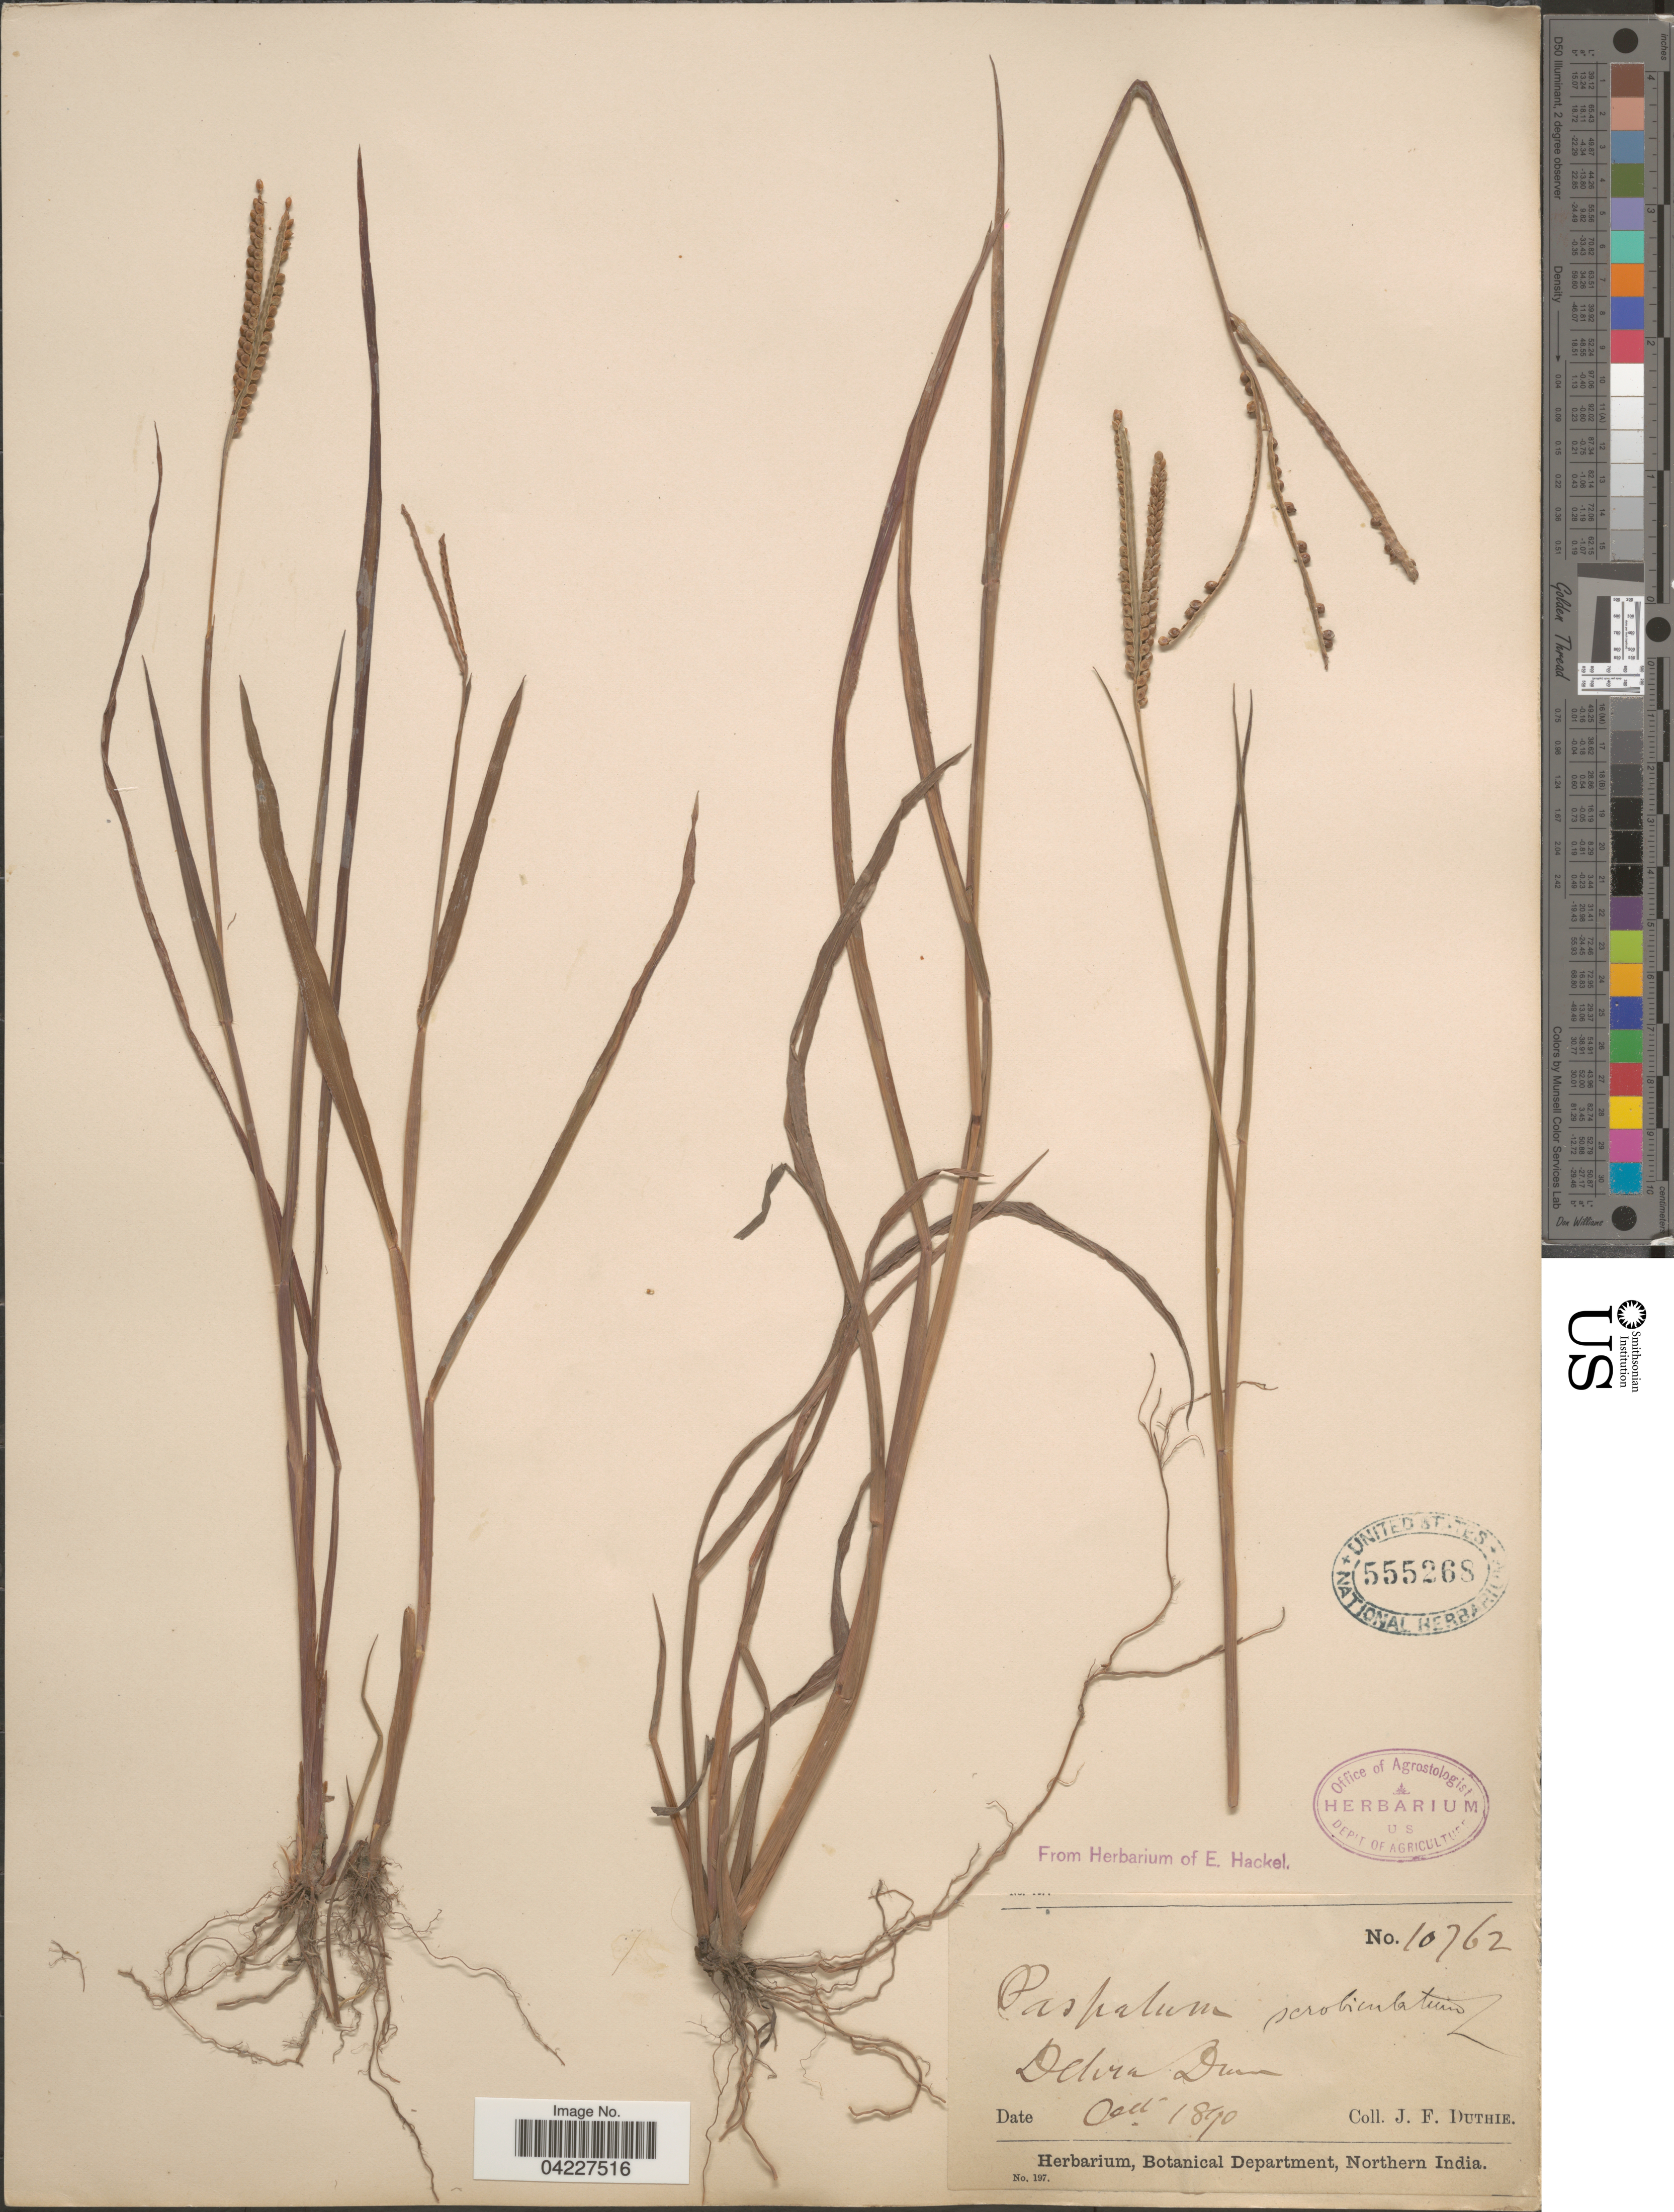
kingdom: Plantae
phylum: Tracheophyta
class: Liliopsida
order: Poales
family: Poaceae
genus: Paspalum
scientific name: Paspalum scrobiculatum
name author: L.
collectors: J. F. Duthie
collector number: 10762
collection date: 1890-10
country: India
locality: Dehra Dun.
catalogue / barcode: US 555268